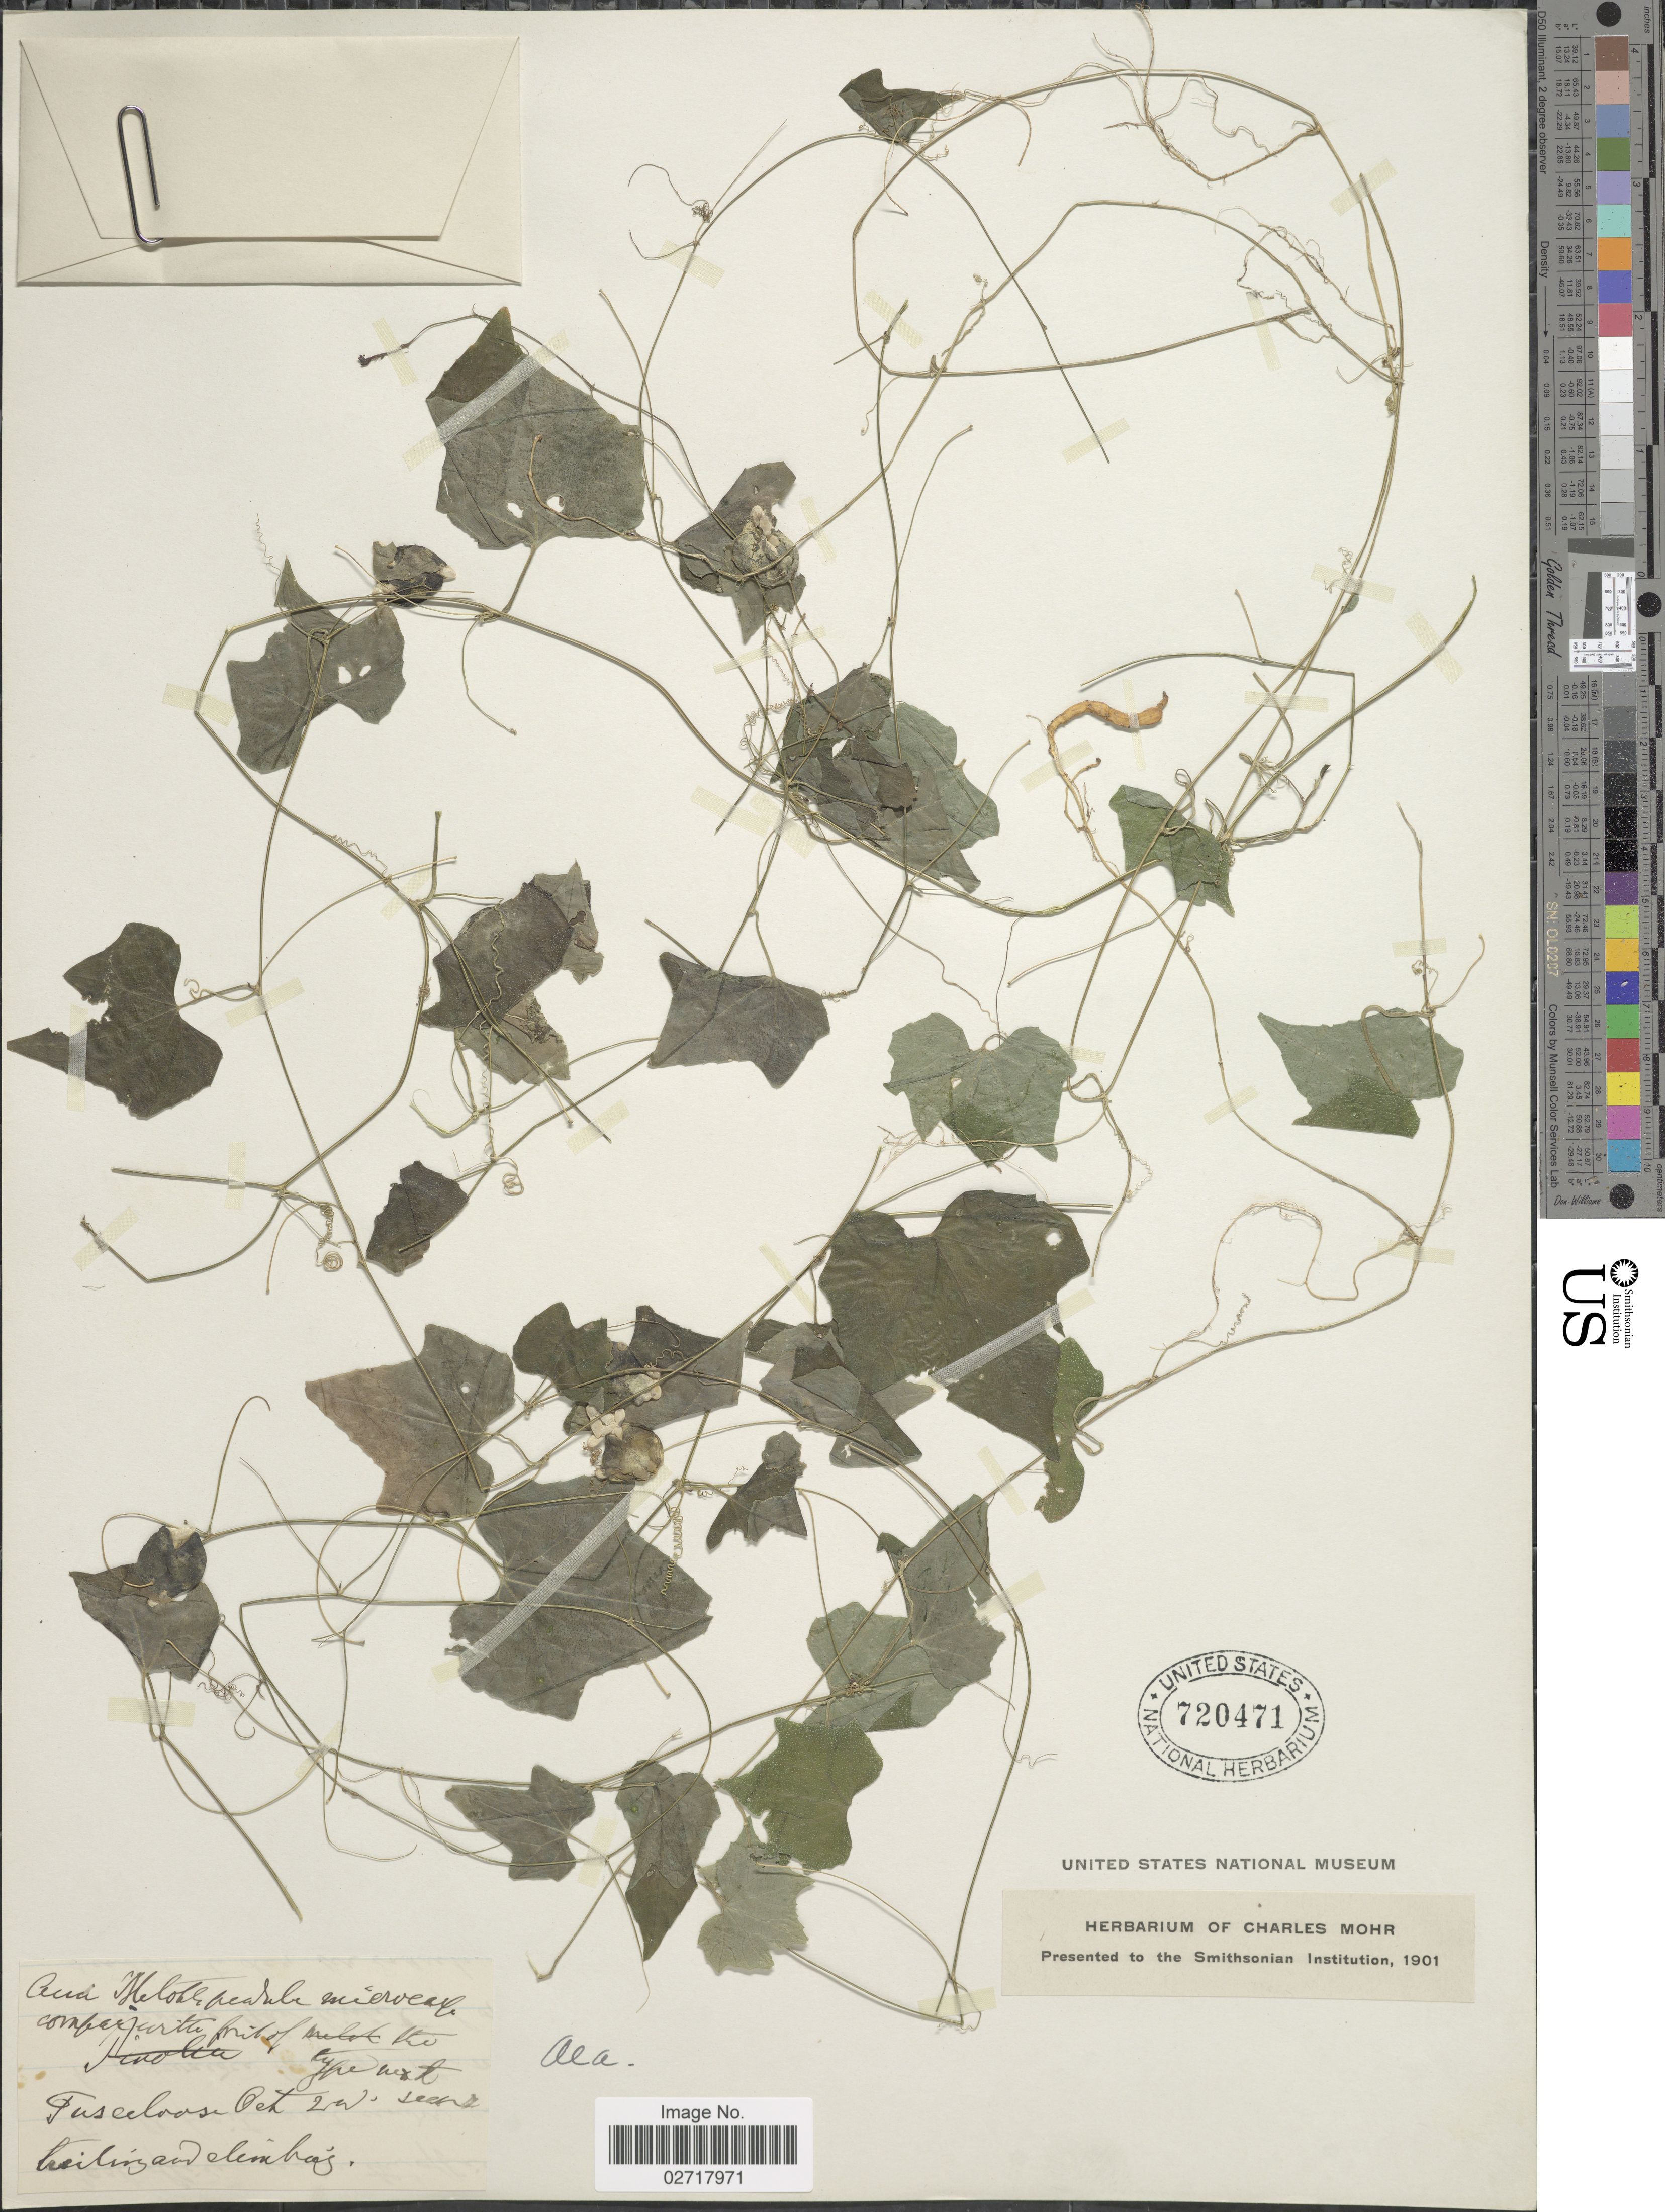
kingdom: Plantae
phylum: Tracheophyta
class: Magnoliopsida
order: Cucurbitales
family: Cucurbitaceae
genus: Melothria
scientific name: Melothria pendula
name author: L.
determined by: Strong, Mark T., (BOT), Smithsonian Institution - National Museum of Natural History (UNITED STATES)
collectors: ex herb. Charles Mohr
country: United States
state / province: Alabama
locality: Tuscaloosa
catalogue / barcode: US 720471